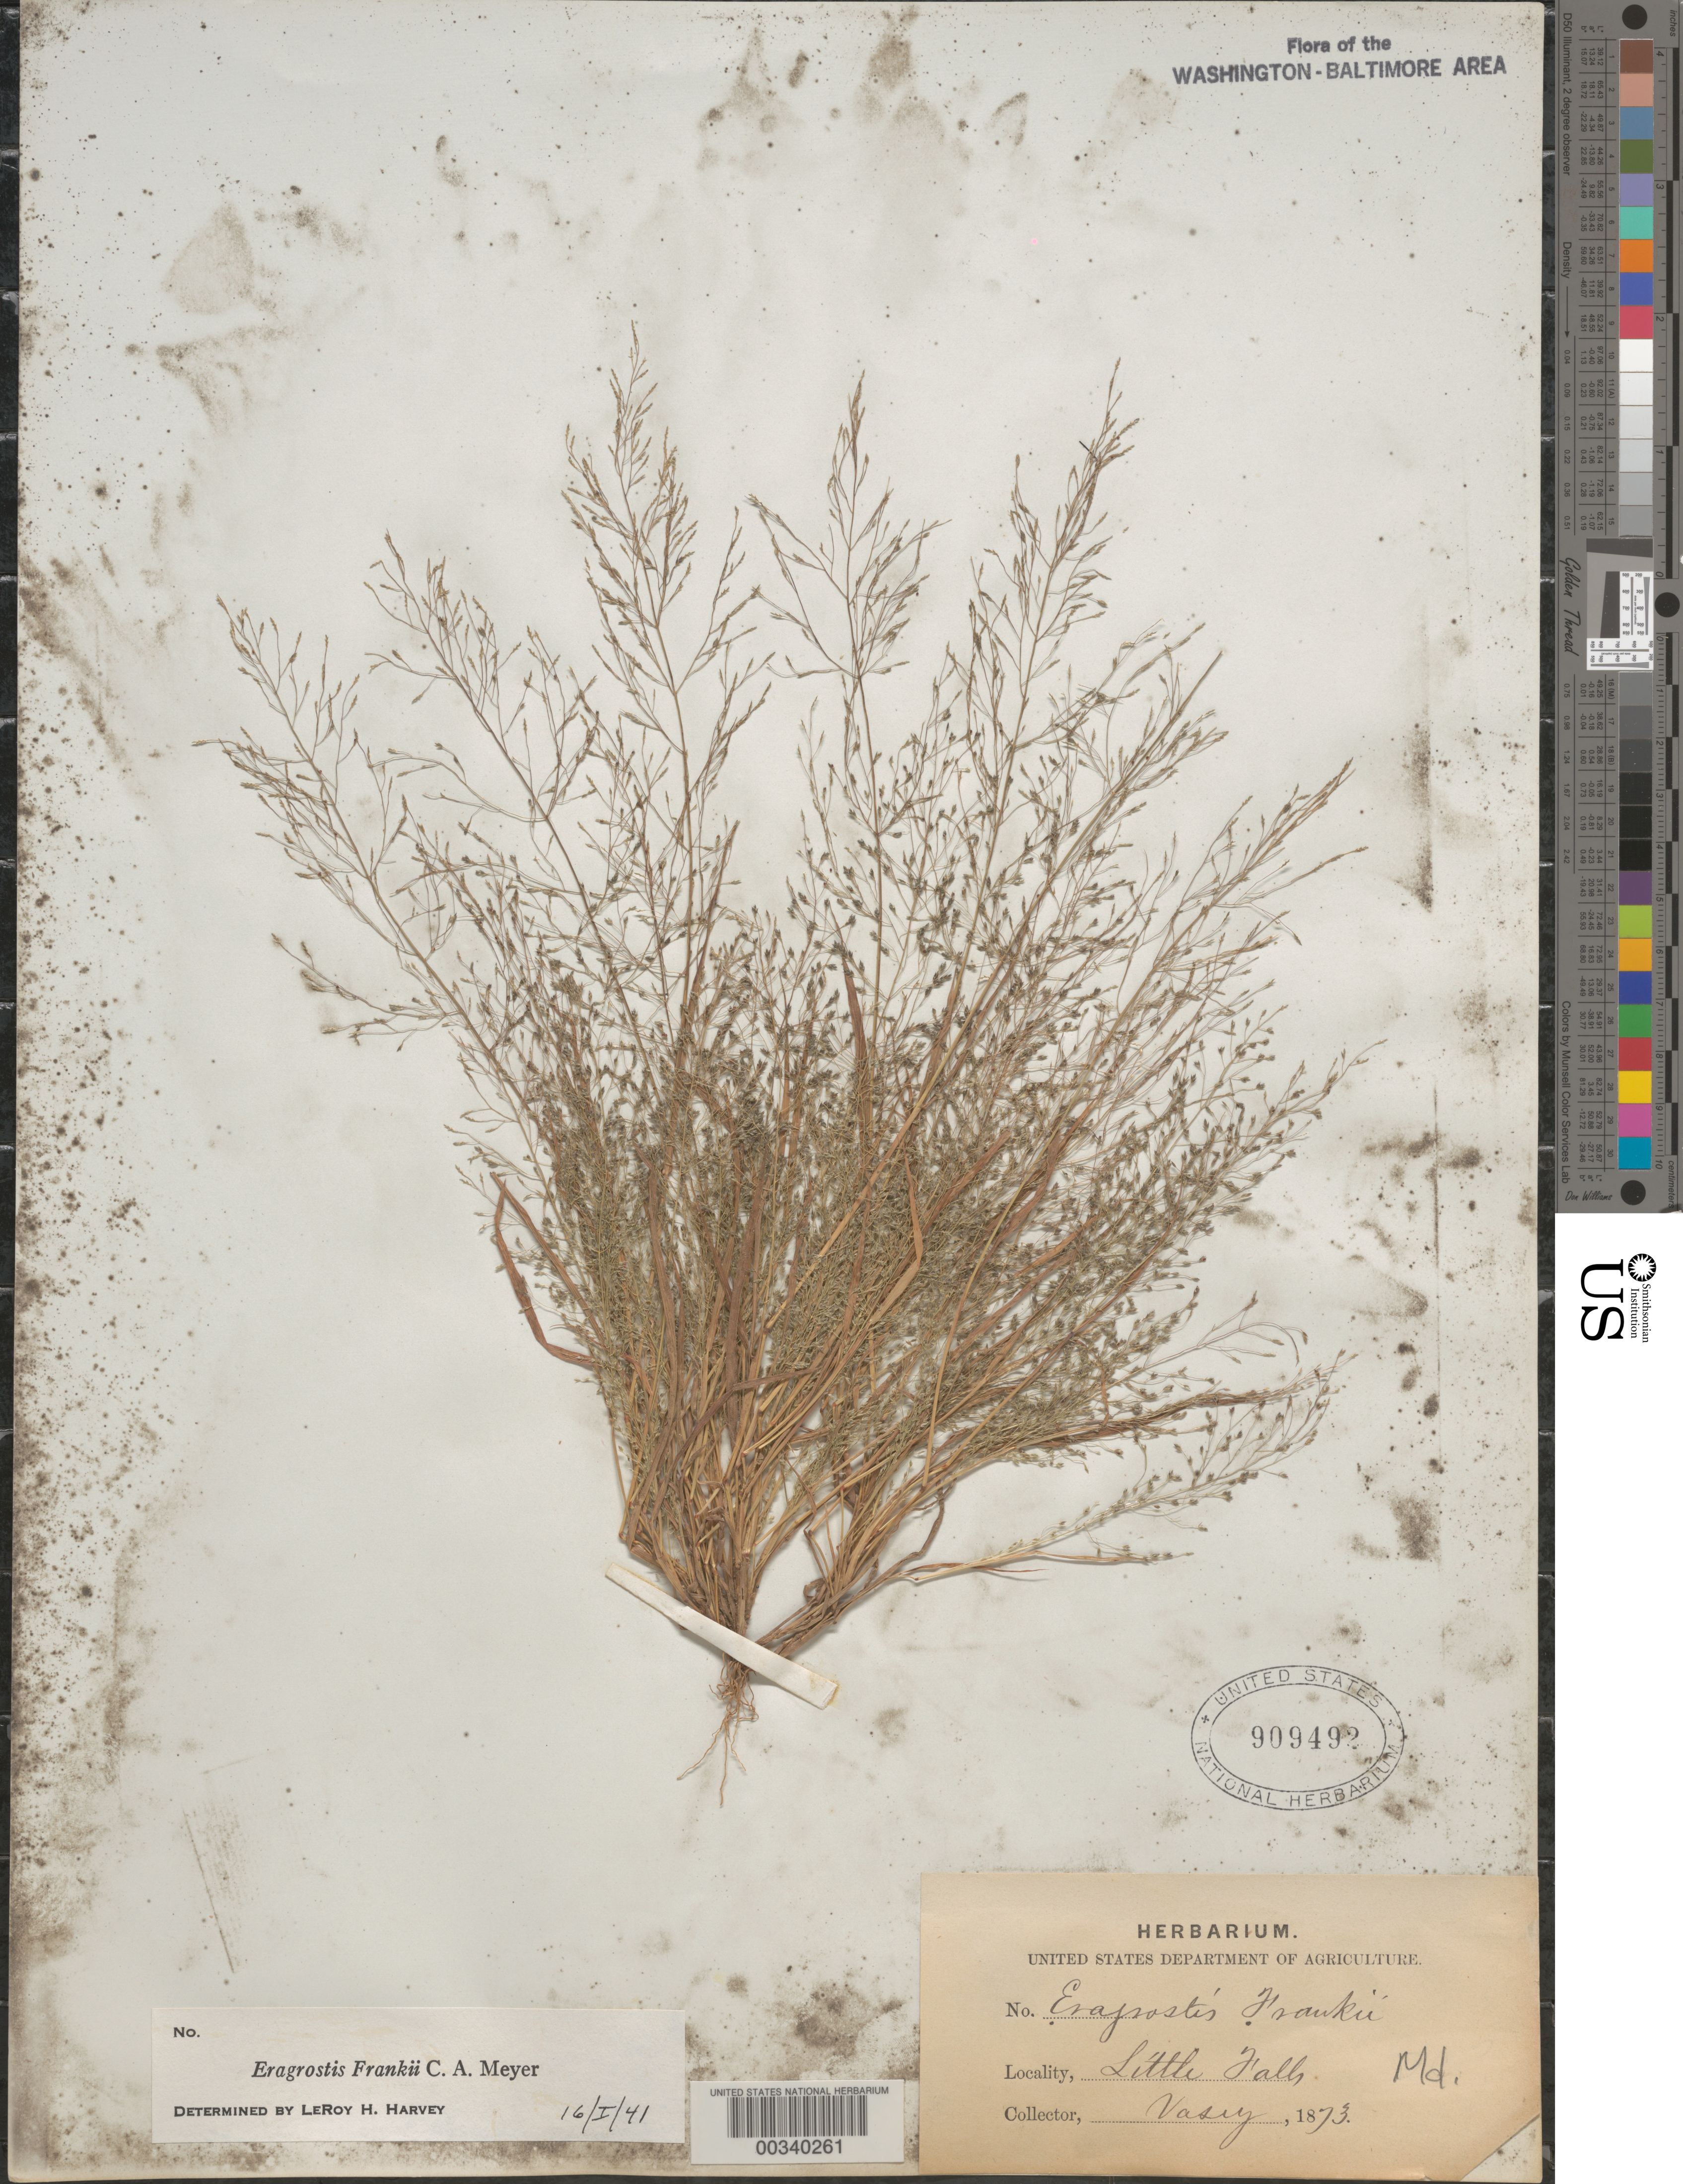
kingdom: Plantae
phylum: Tracheophyta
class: Liliopsida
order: Poales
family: Poaceae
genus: Eragrostis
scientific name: Eragrostis frankii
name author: C.A. Mey. ex Steud.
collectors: G. R. Vasey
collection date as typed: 1873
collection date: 1873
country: United States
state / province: Maryland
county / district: Montgomery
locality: Little Falls C. & O. Canal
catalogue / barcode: US 909492